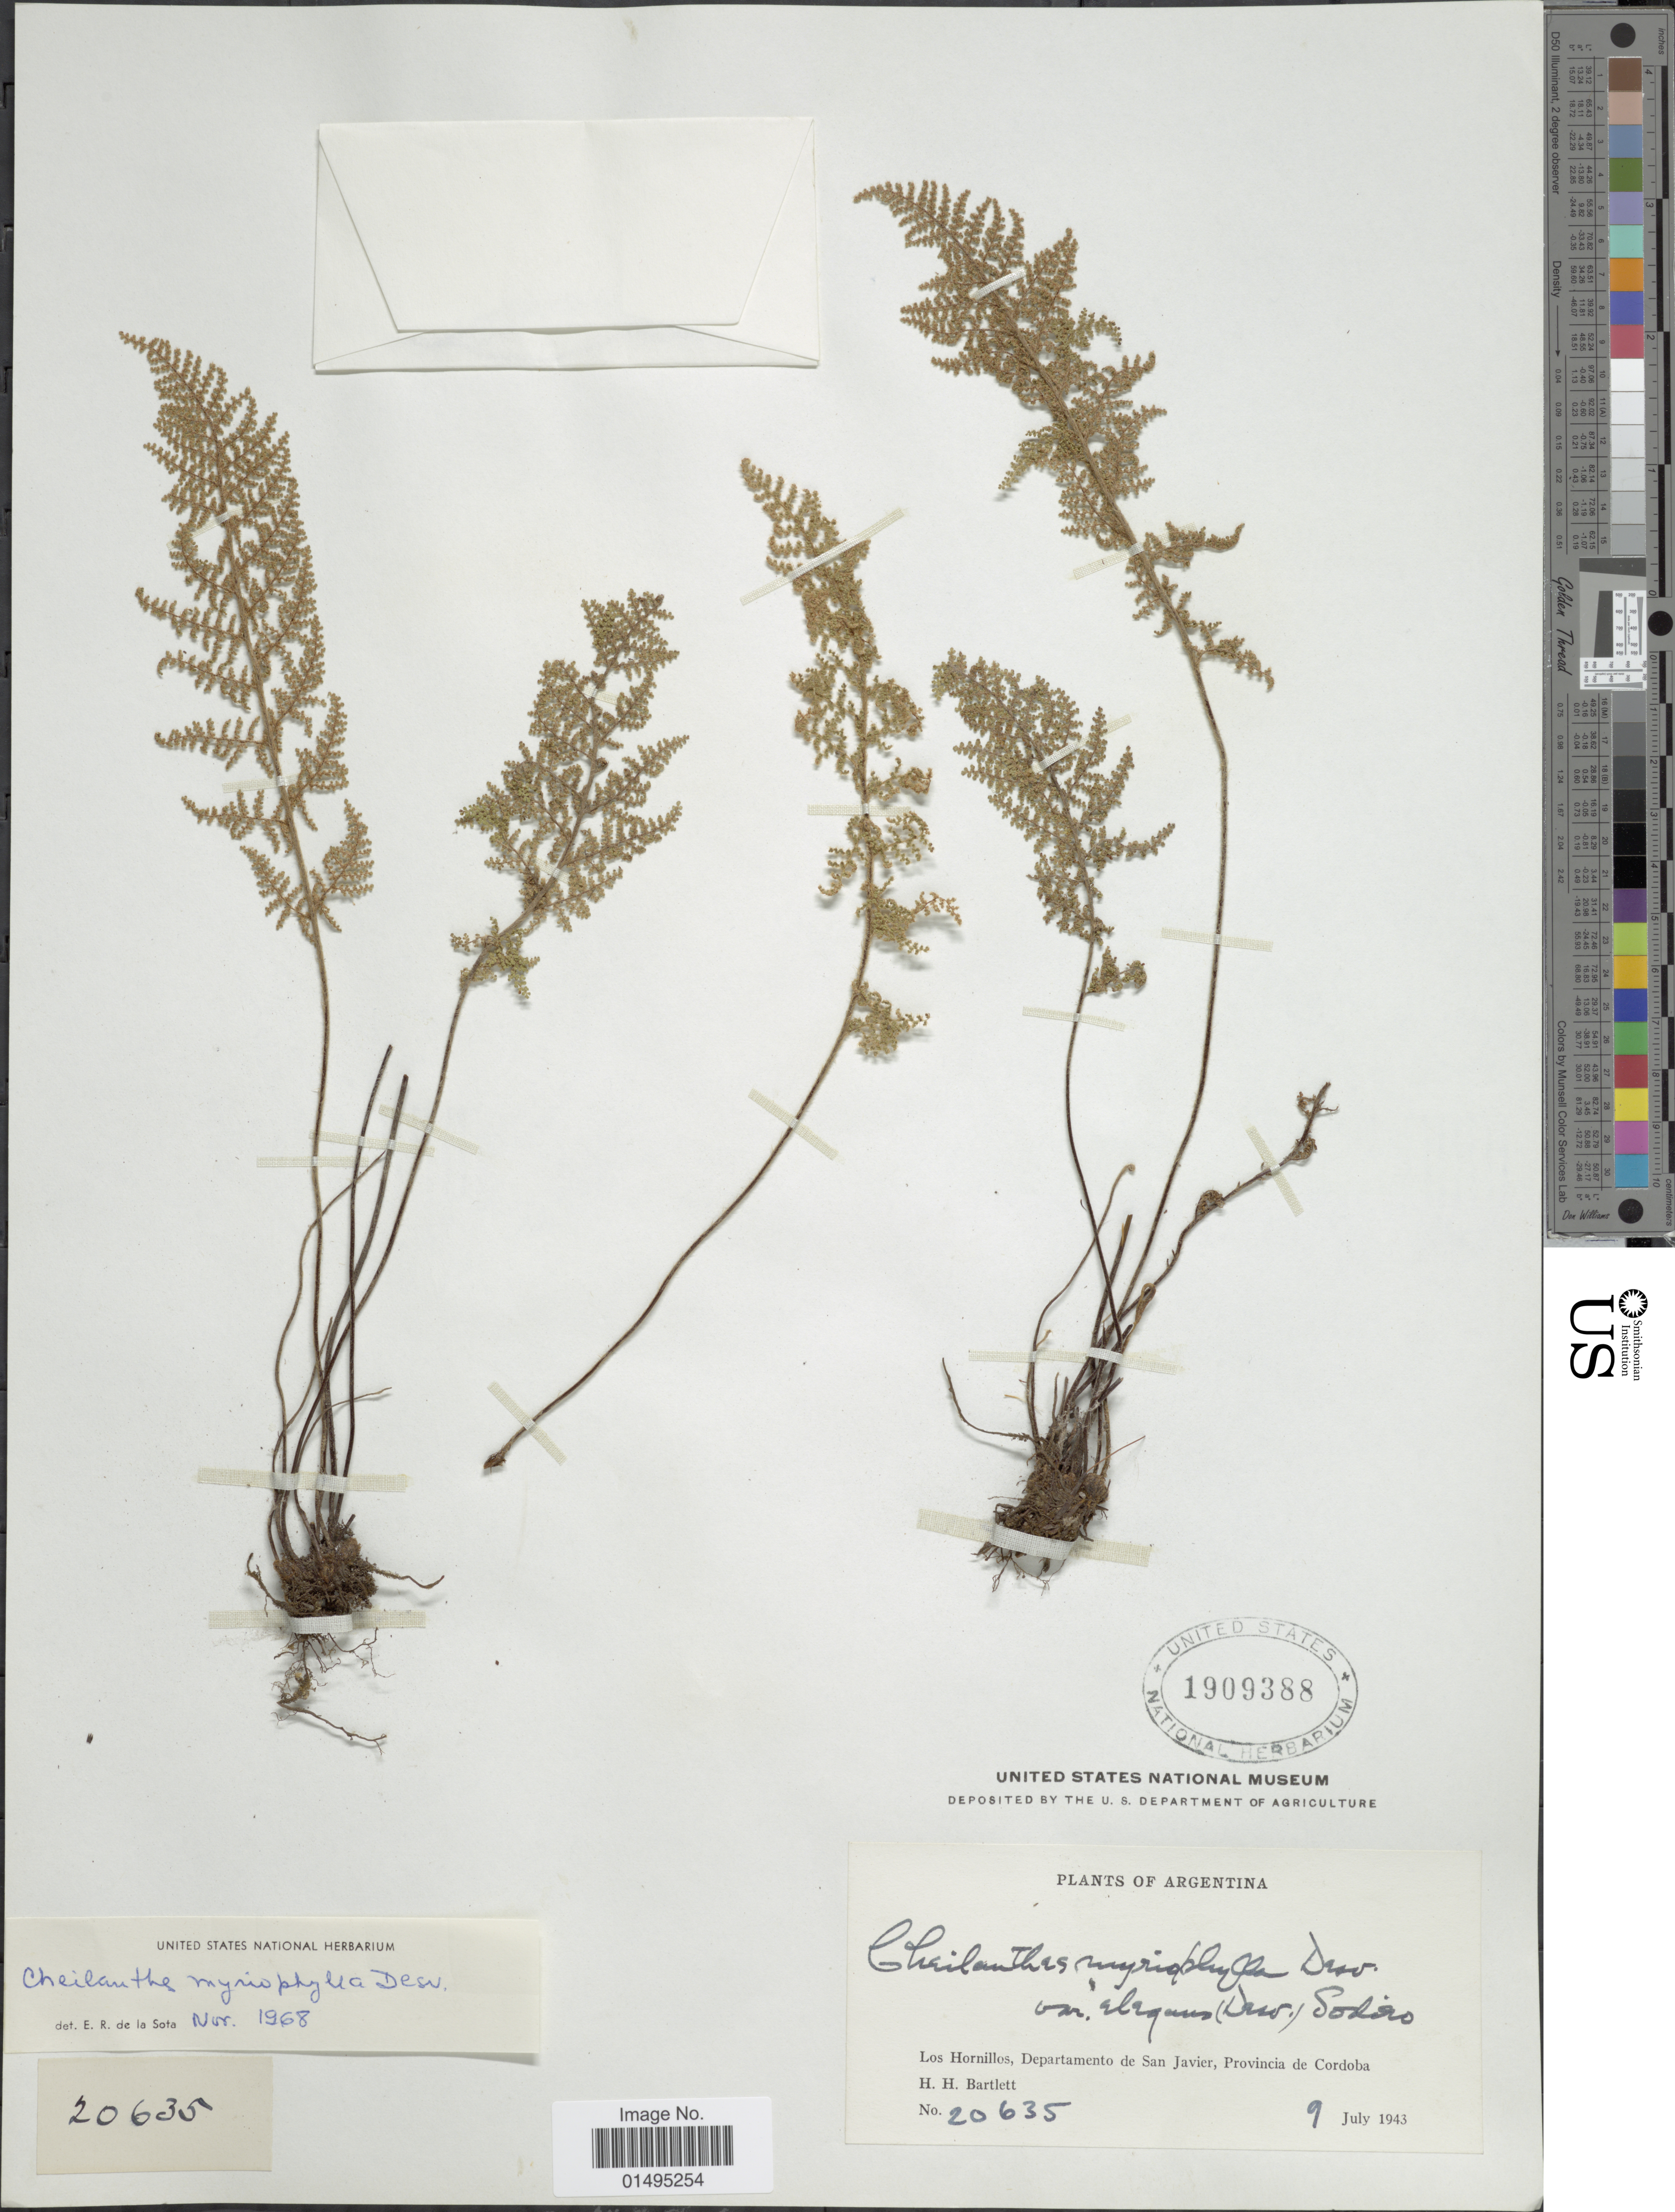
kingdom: Plantae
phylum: Tracheophyta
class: Polypodiopsida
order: Polypodiales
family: Pteridaceae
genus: Myriopteris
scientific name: Myriopteris myriophylla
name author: (Desv.) J. Sm.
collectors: H. H. Bartlett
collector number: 20635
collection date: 1943-07-09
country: Argentina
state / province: Cordoba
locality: Argentina, Los Hornillos, Departamento de San Javier, Provincia de Cordoba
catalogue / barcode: US 1909388